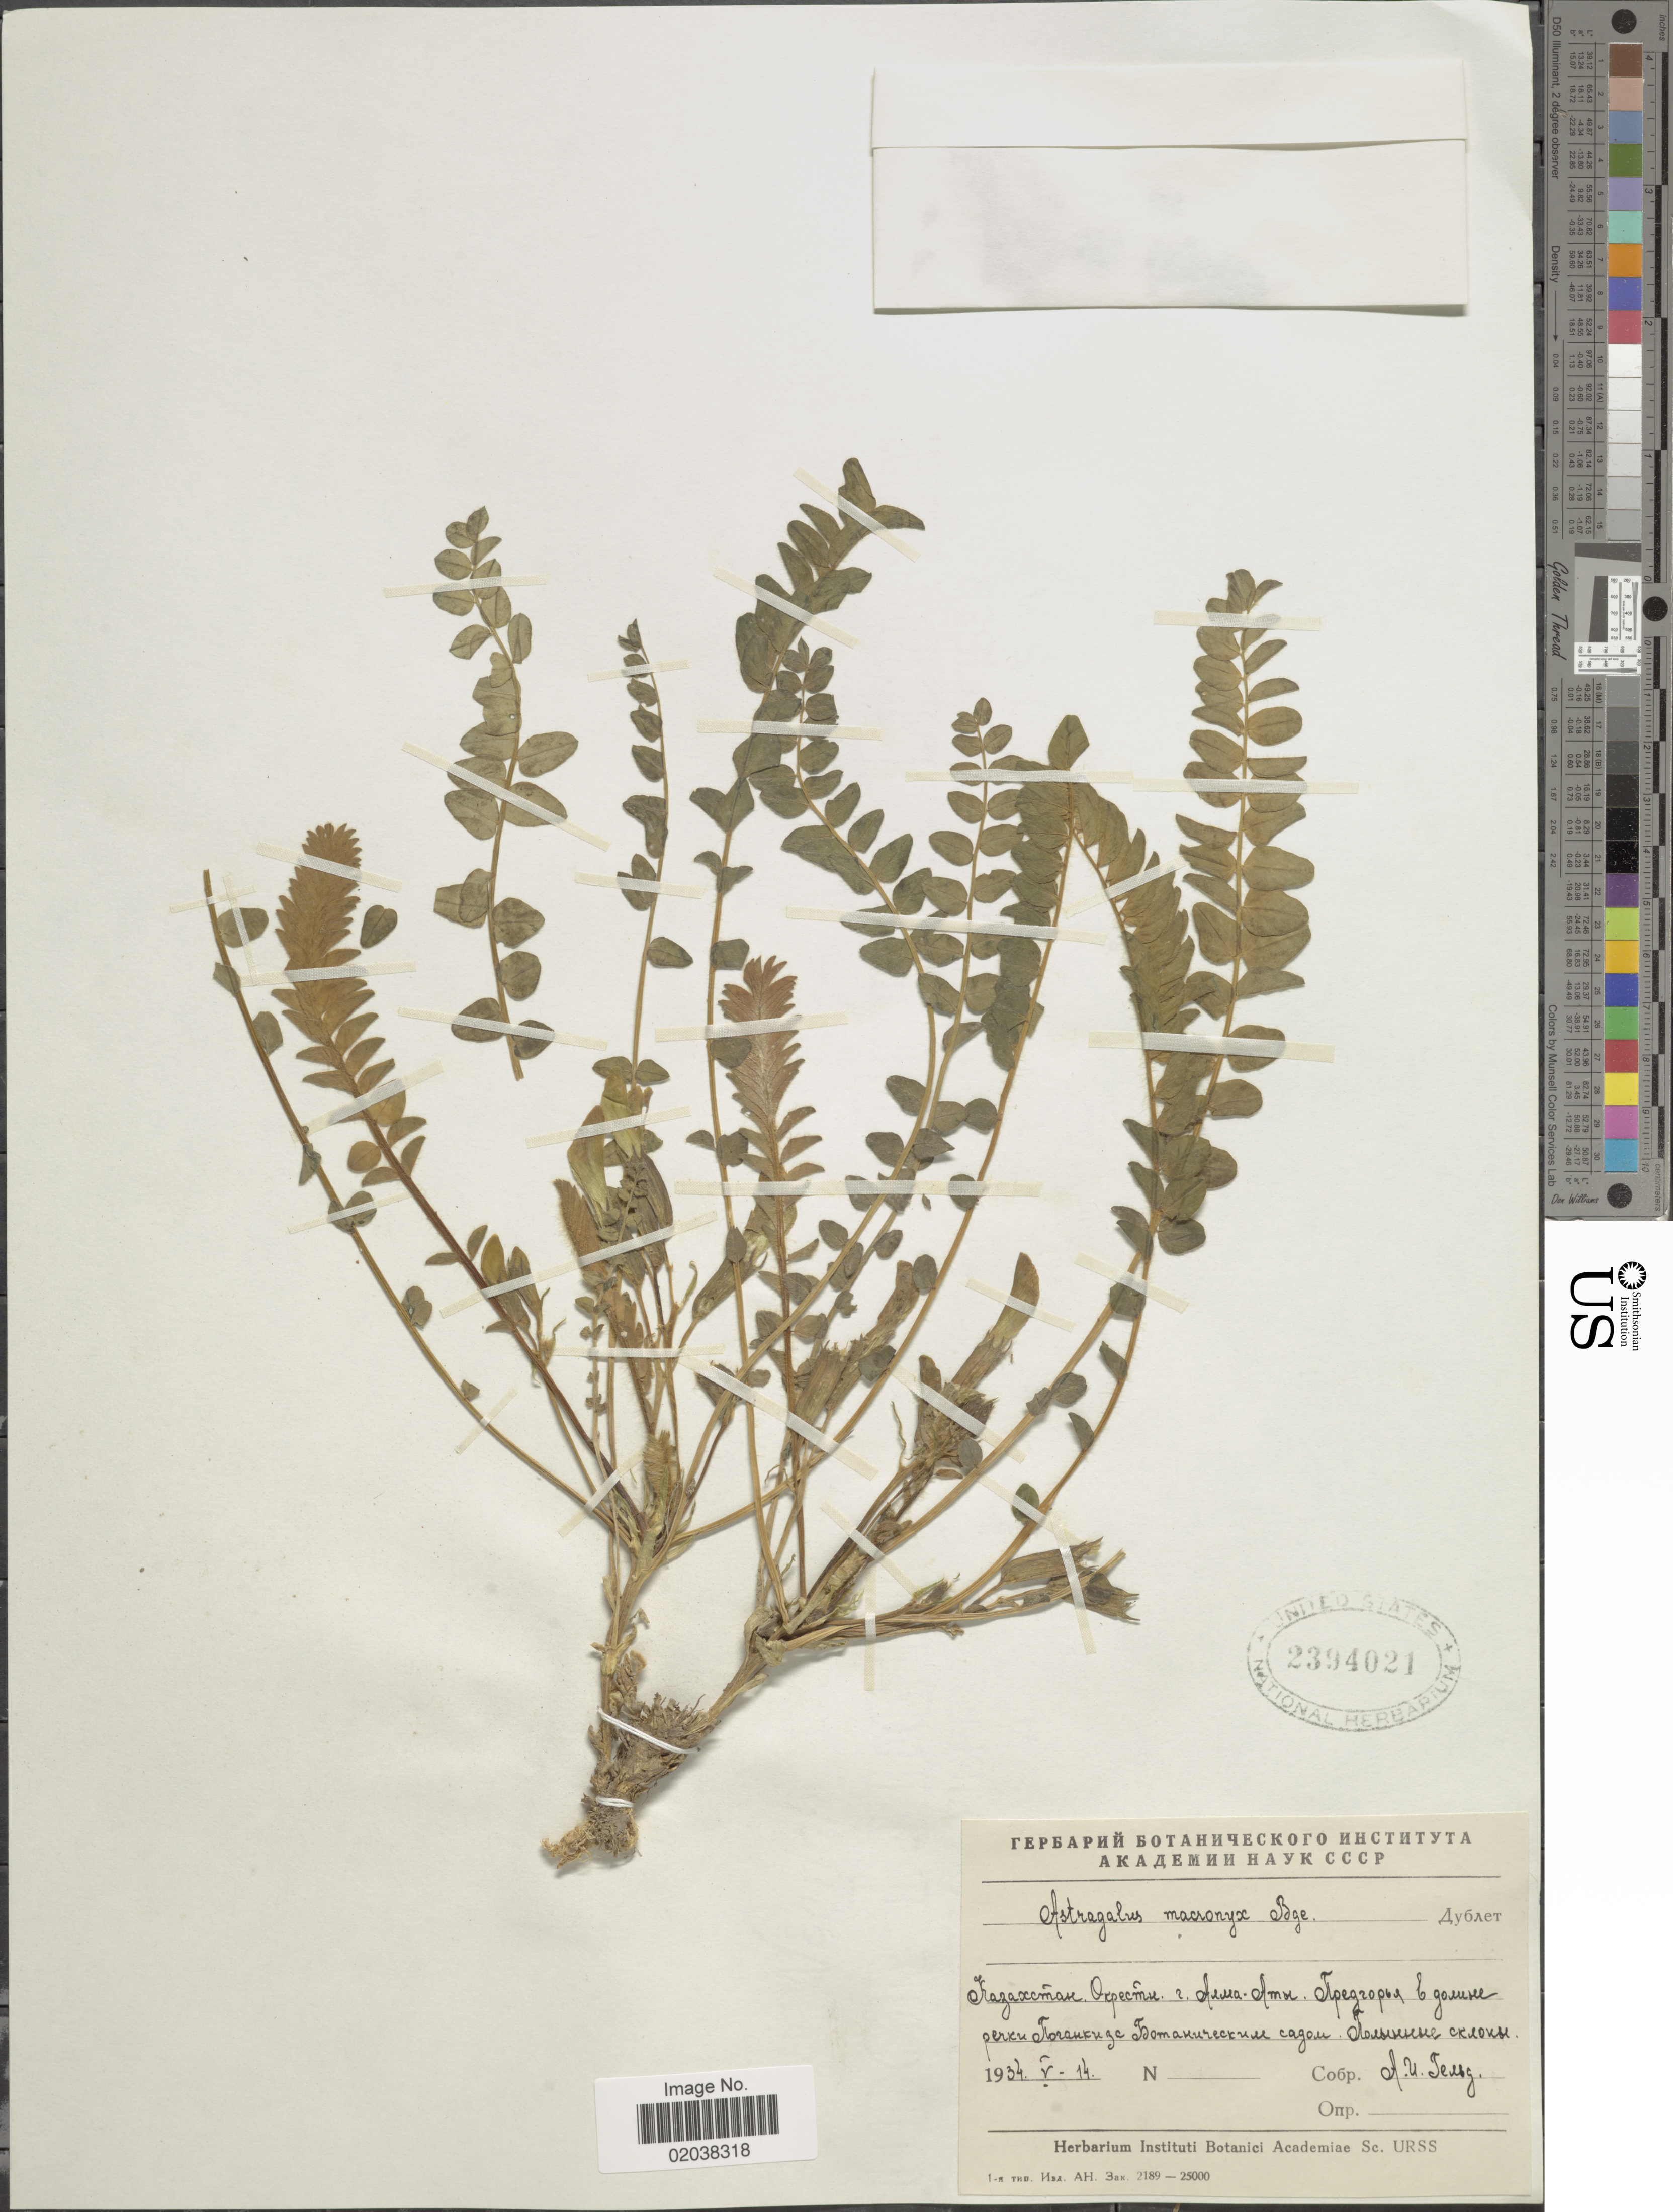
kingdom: Plantae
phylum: Tracheophyta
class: Magnoliopsida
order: Fabales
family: Fabaceae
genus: Astragalus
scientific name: Astragalus macronyx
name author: Bunge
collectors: A. Geld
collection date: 1934-05-14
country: Kazakhstan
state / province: Almaty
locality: Vicinity of Almaty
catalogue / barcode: US 2394021